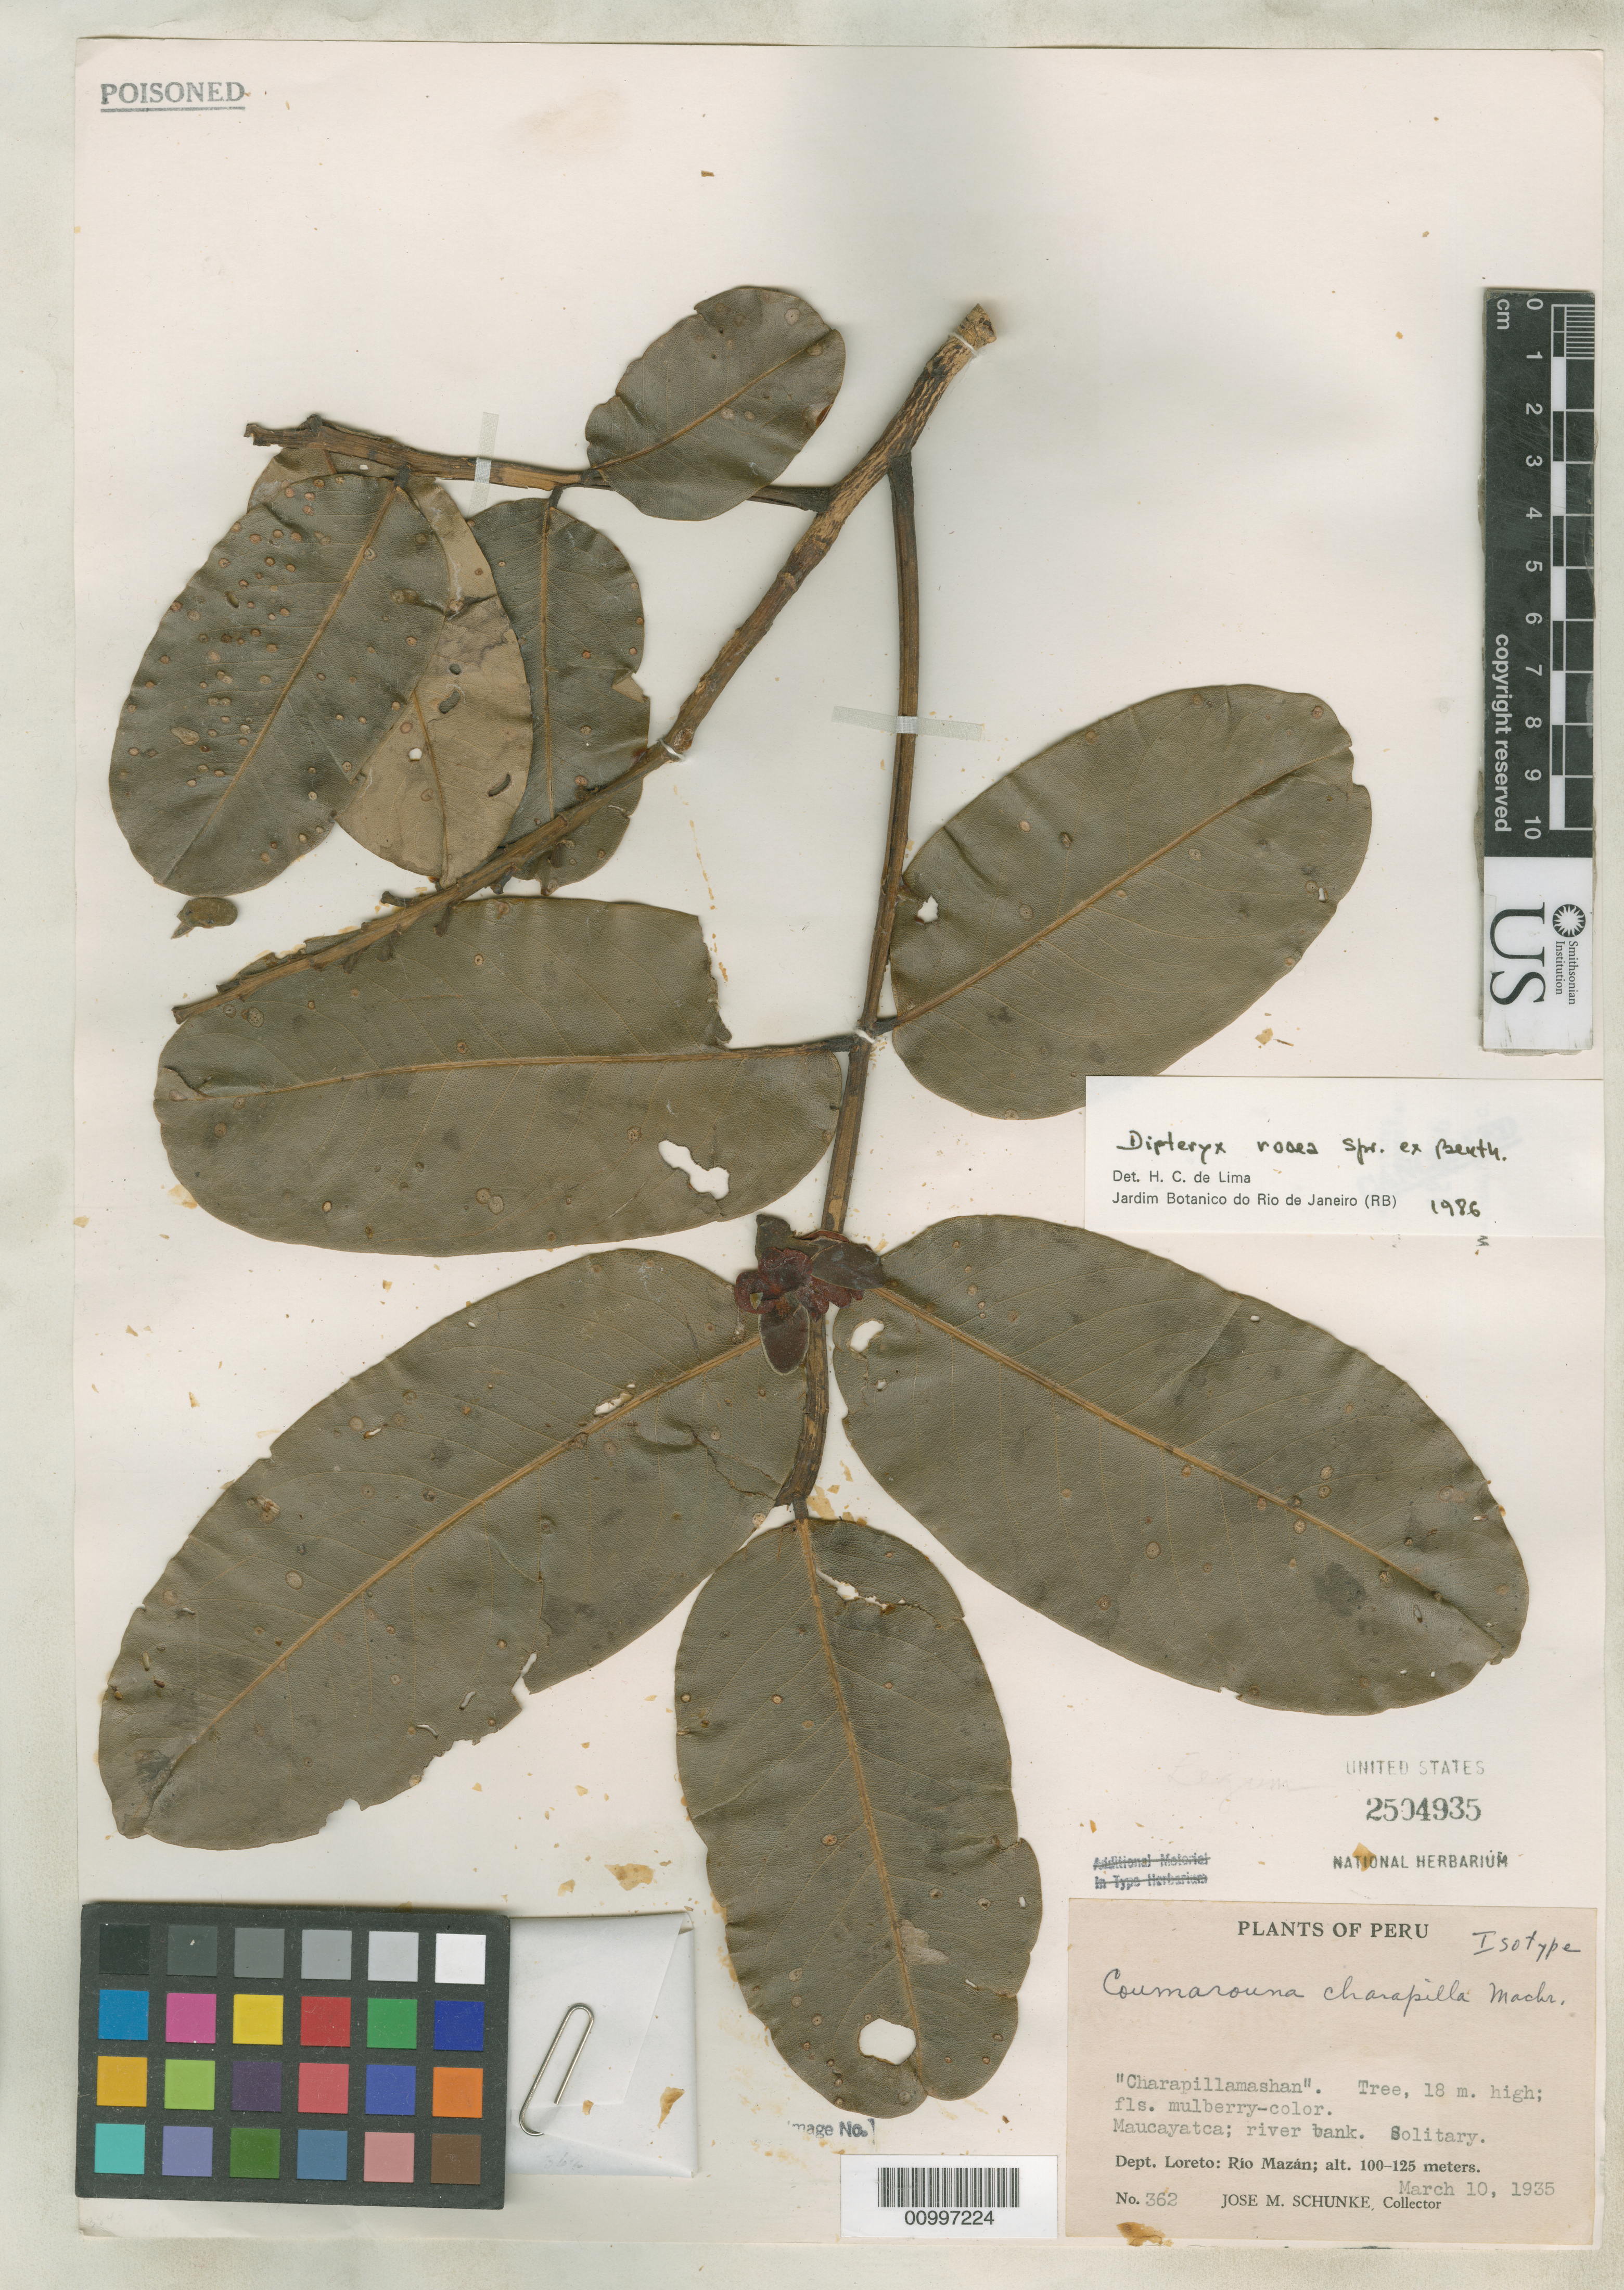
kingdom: Plantae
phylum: Tracheophyta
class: Magnoliopsida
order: Fabales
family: Fabaceae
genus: Coumarouna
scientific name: Coumarouna charapilla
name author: J.F. Macbr.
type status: Isotype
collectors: J. M. Schunke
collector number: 362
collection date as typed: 10 Mar 1935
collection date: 1935-03-10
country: Peru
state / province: Loreto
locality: Rio Mazan. Maucayatca.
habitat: River bank.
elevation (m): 100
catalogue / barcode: US 2504935